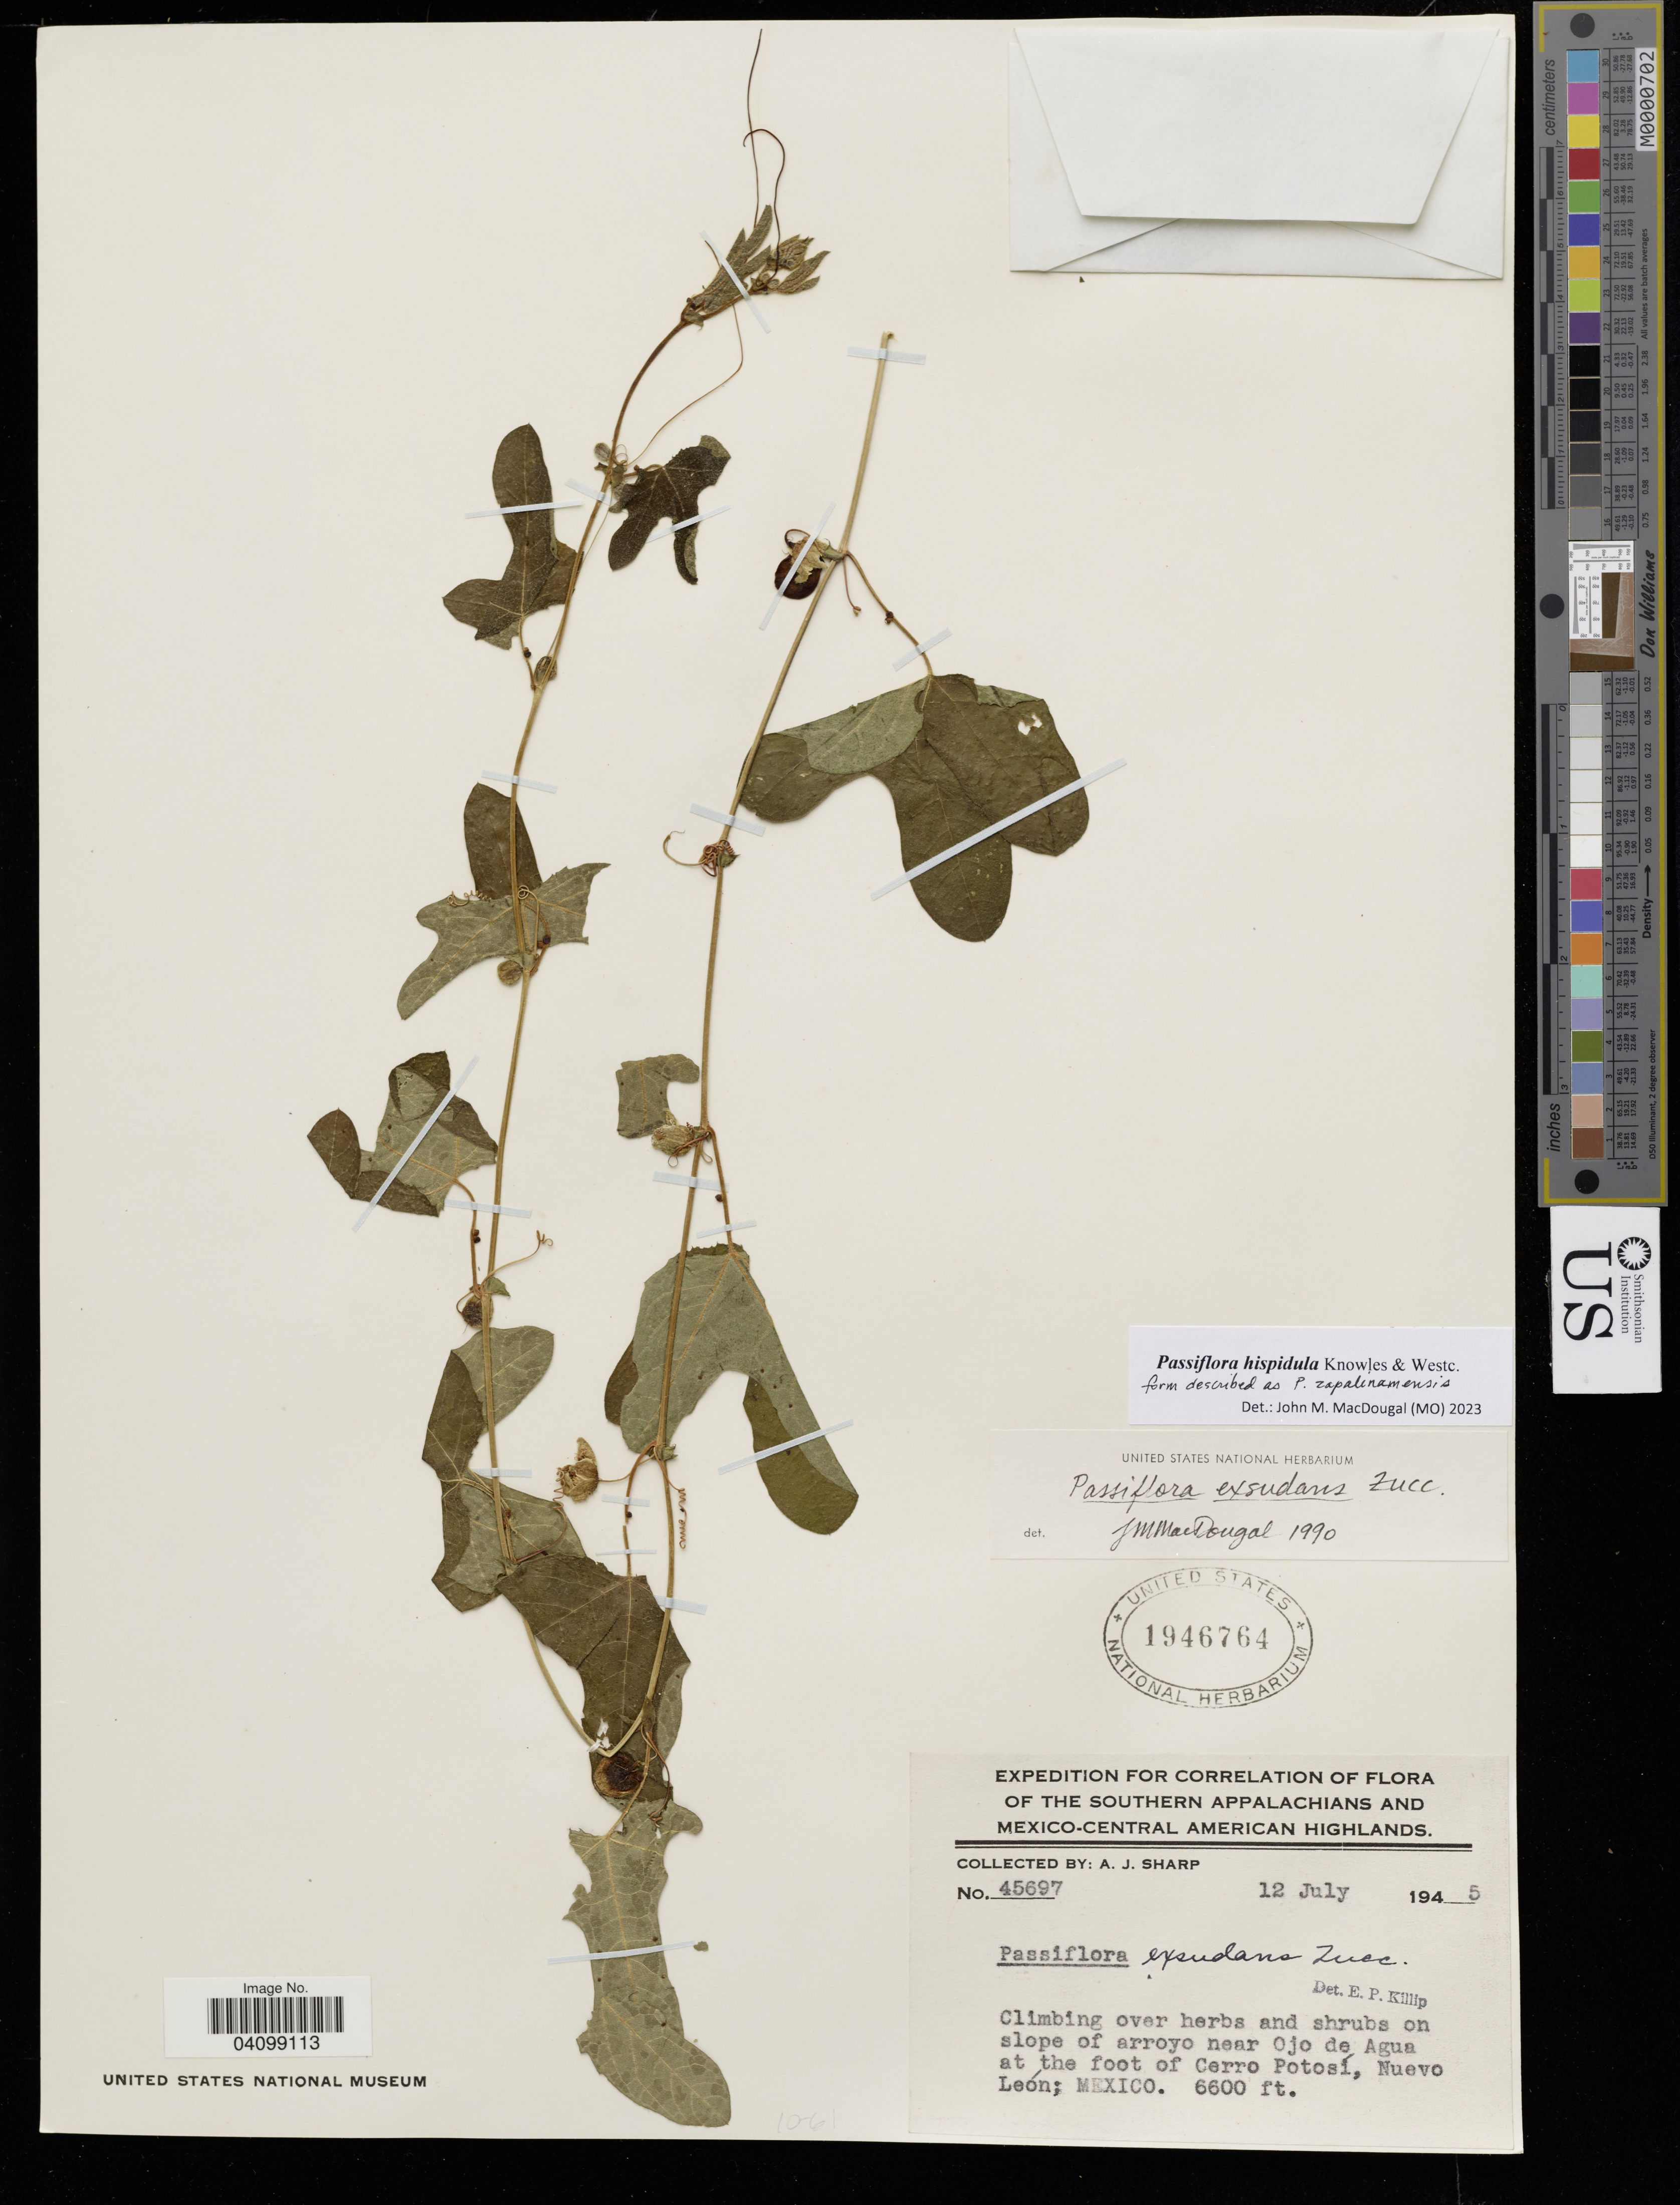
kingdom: Plantae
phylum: Tracheophyta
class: Magnoliopsida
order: Malpighiales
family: Passifloraceae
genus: Passiflora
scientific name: Passiflora hispidula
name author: Knowles & Westc.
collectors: A. J. Sharp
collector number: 45697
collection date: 1945-07-12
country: Mexico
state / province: Nuevo León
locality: The Southern Appalachians and Mexico-Central American Highlands. Near Ojo de Agua at the foot of Cerro Potosí.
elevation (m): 2012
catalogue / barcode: US 1946764